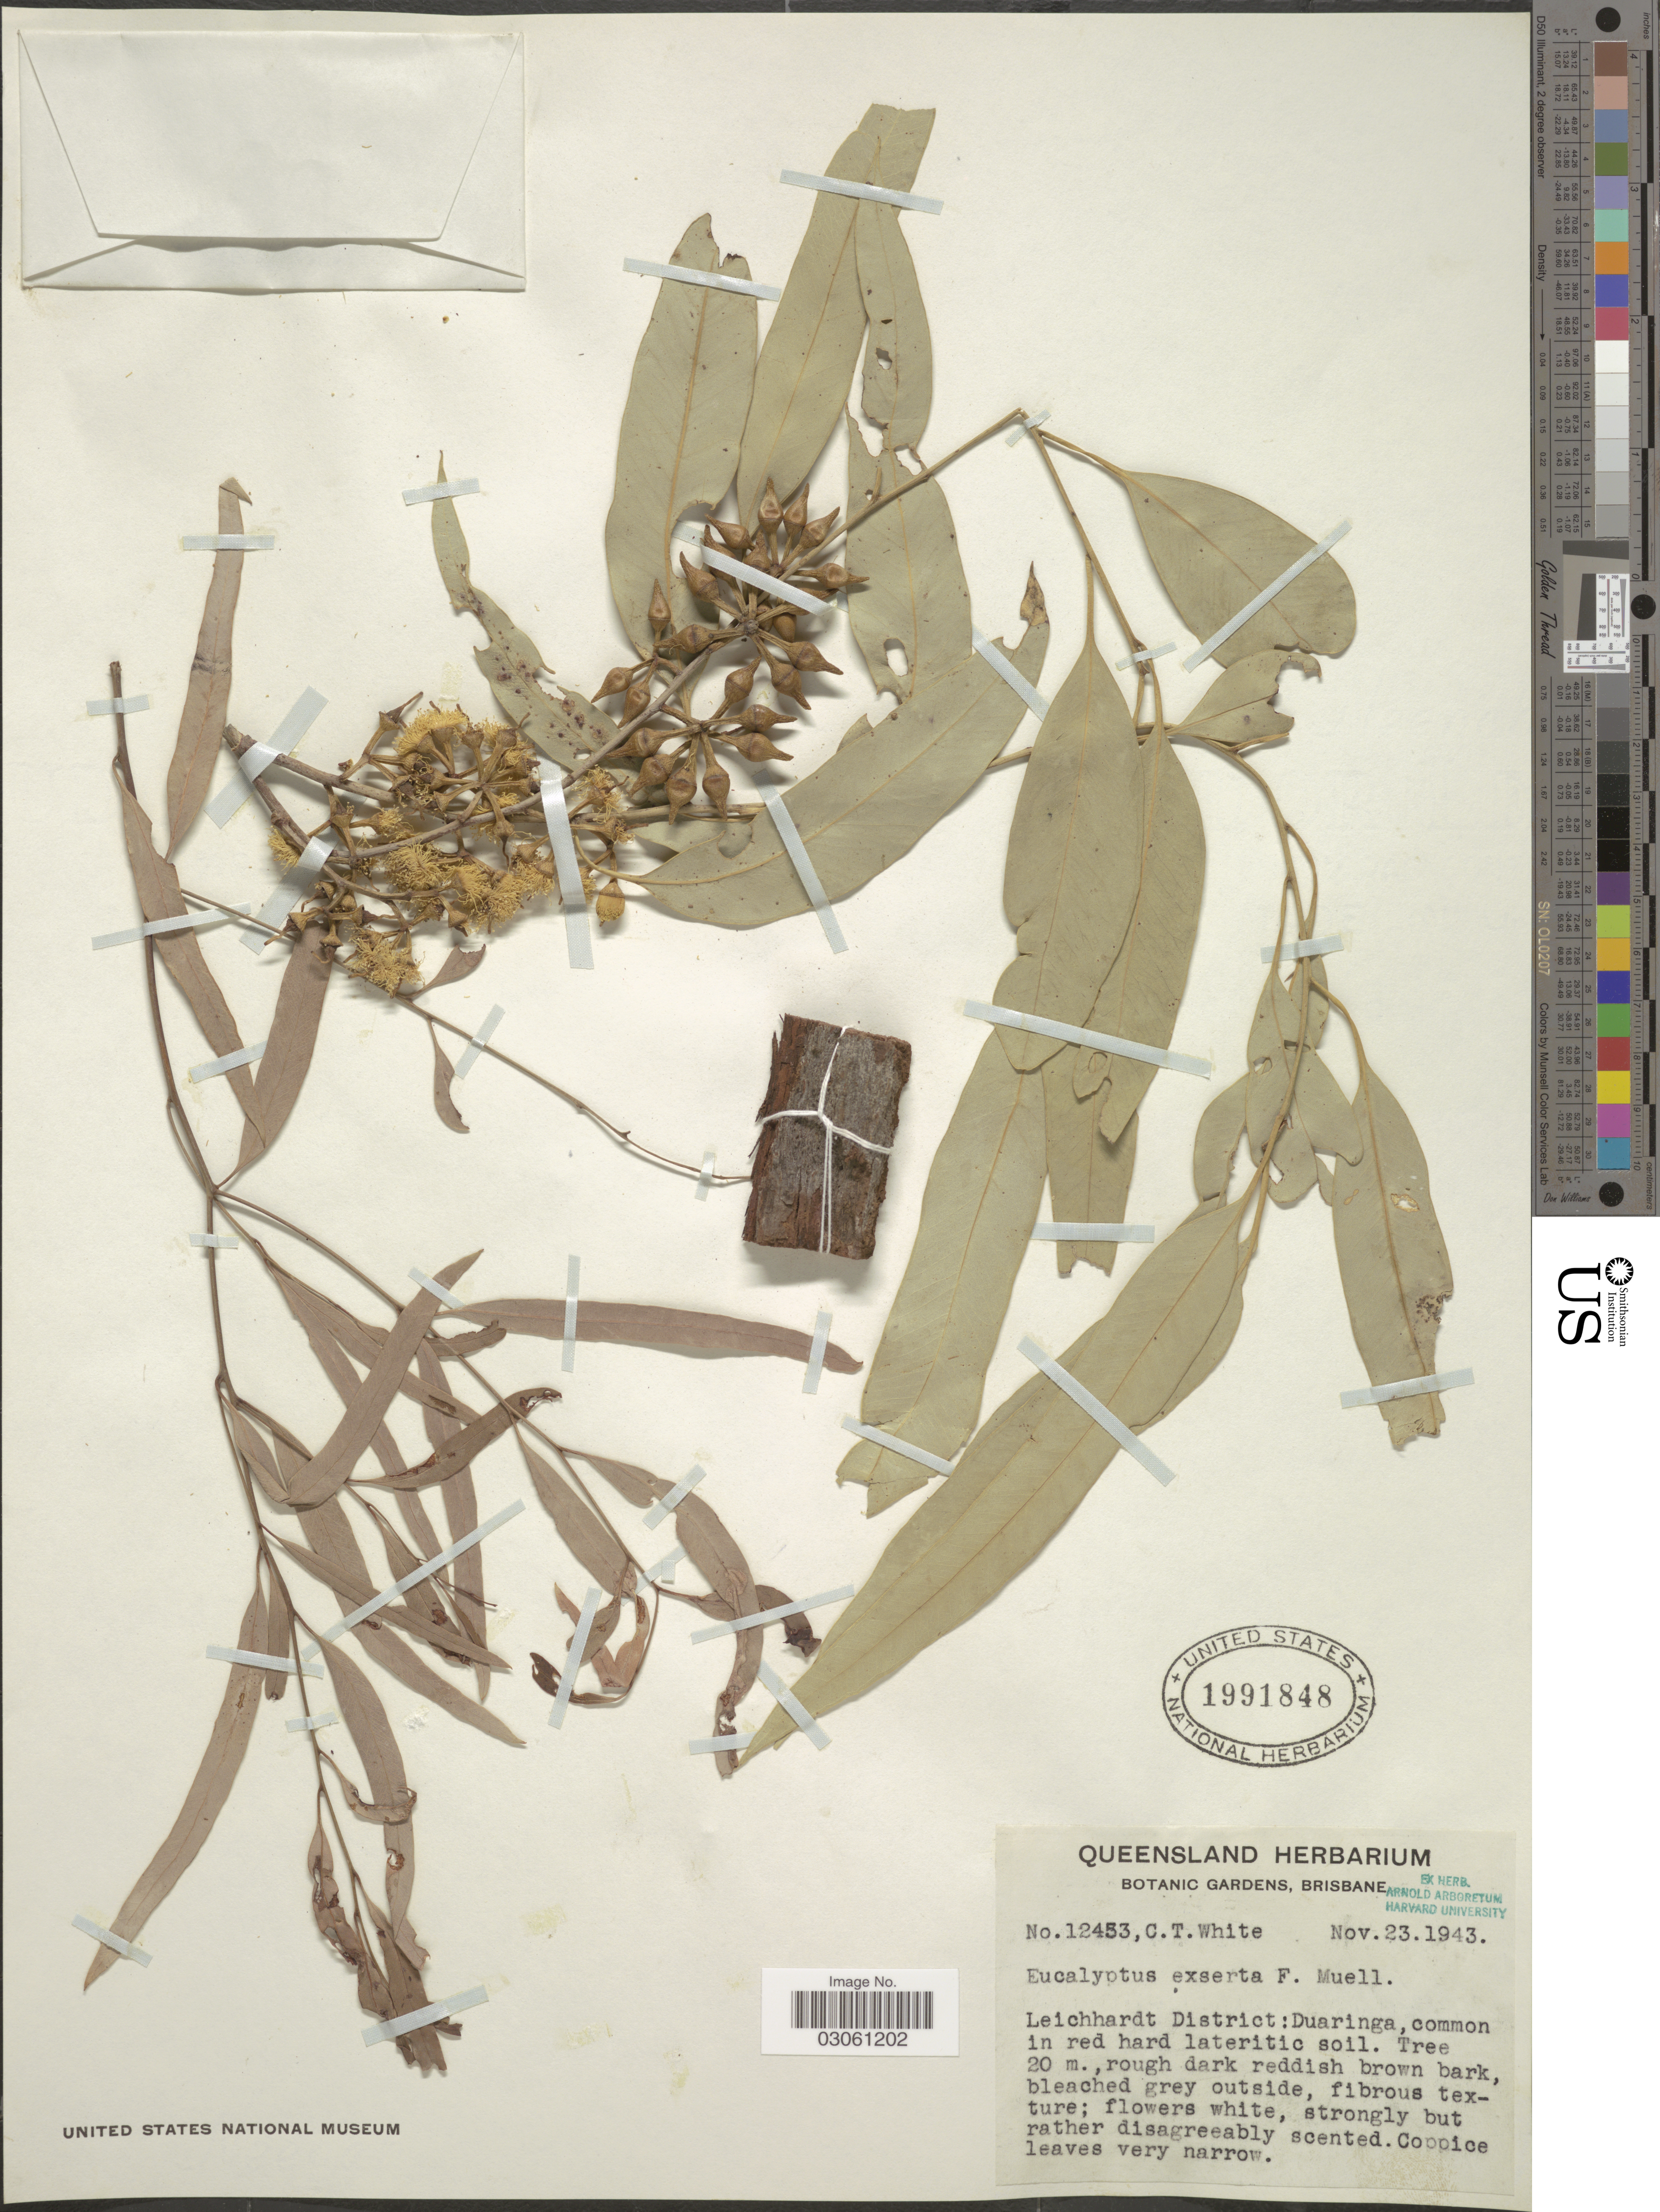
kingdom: Plantae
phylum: Tracheophyta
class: Magnoliopsida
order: Myrtales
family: Myrtaceae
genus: Eucalyptus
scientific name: Eucalyptus exserta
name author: F. Muell.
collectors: C. T. White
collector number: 12453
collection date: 1943-11-23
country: Australia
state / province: Queensland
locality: Leichhardt District: Duaringa.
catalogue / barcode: US 1991848